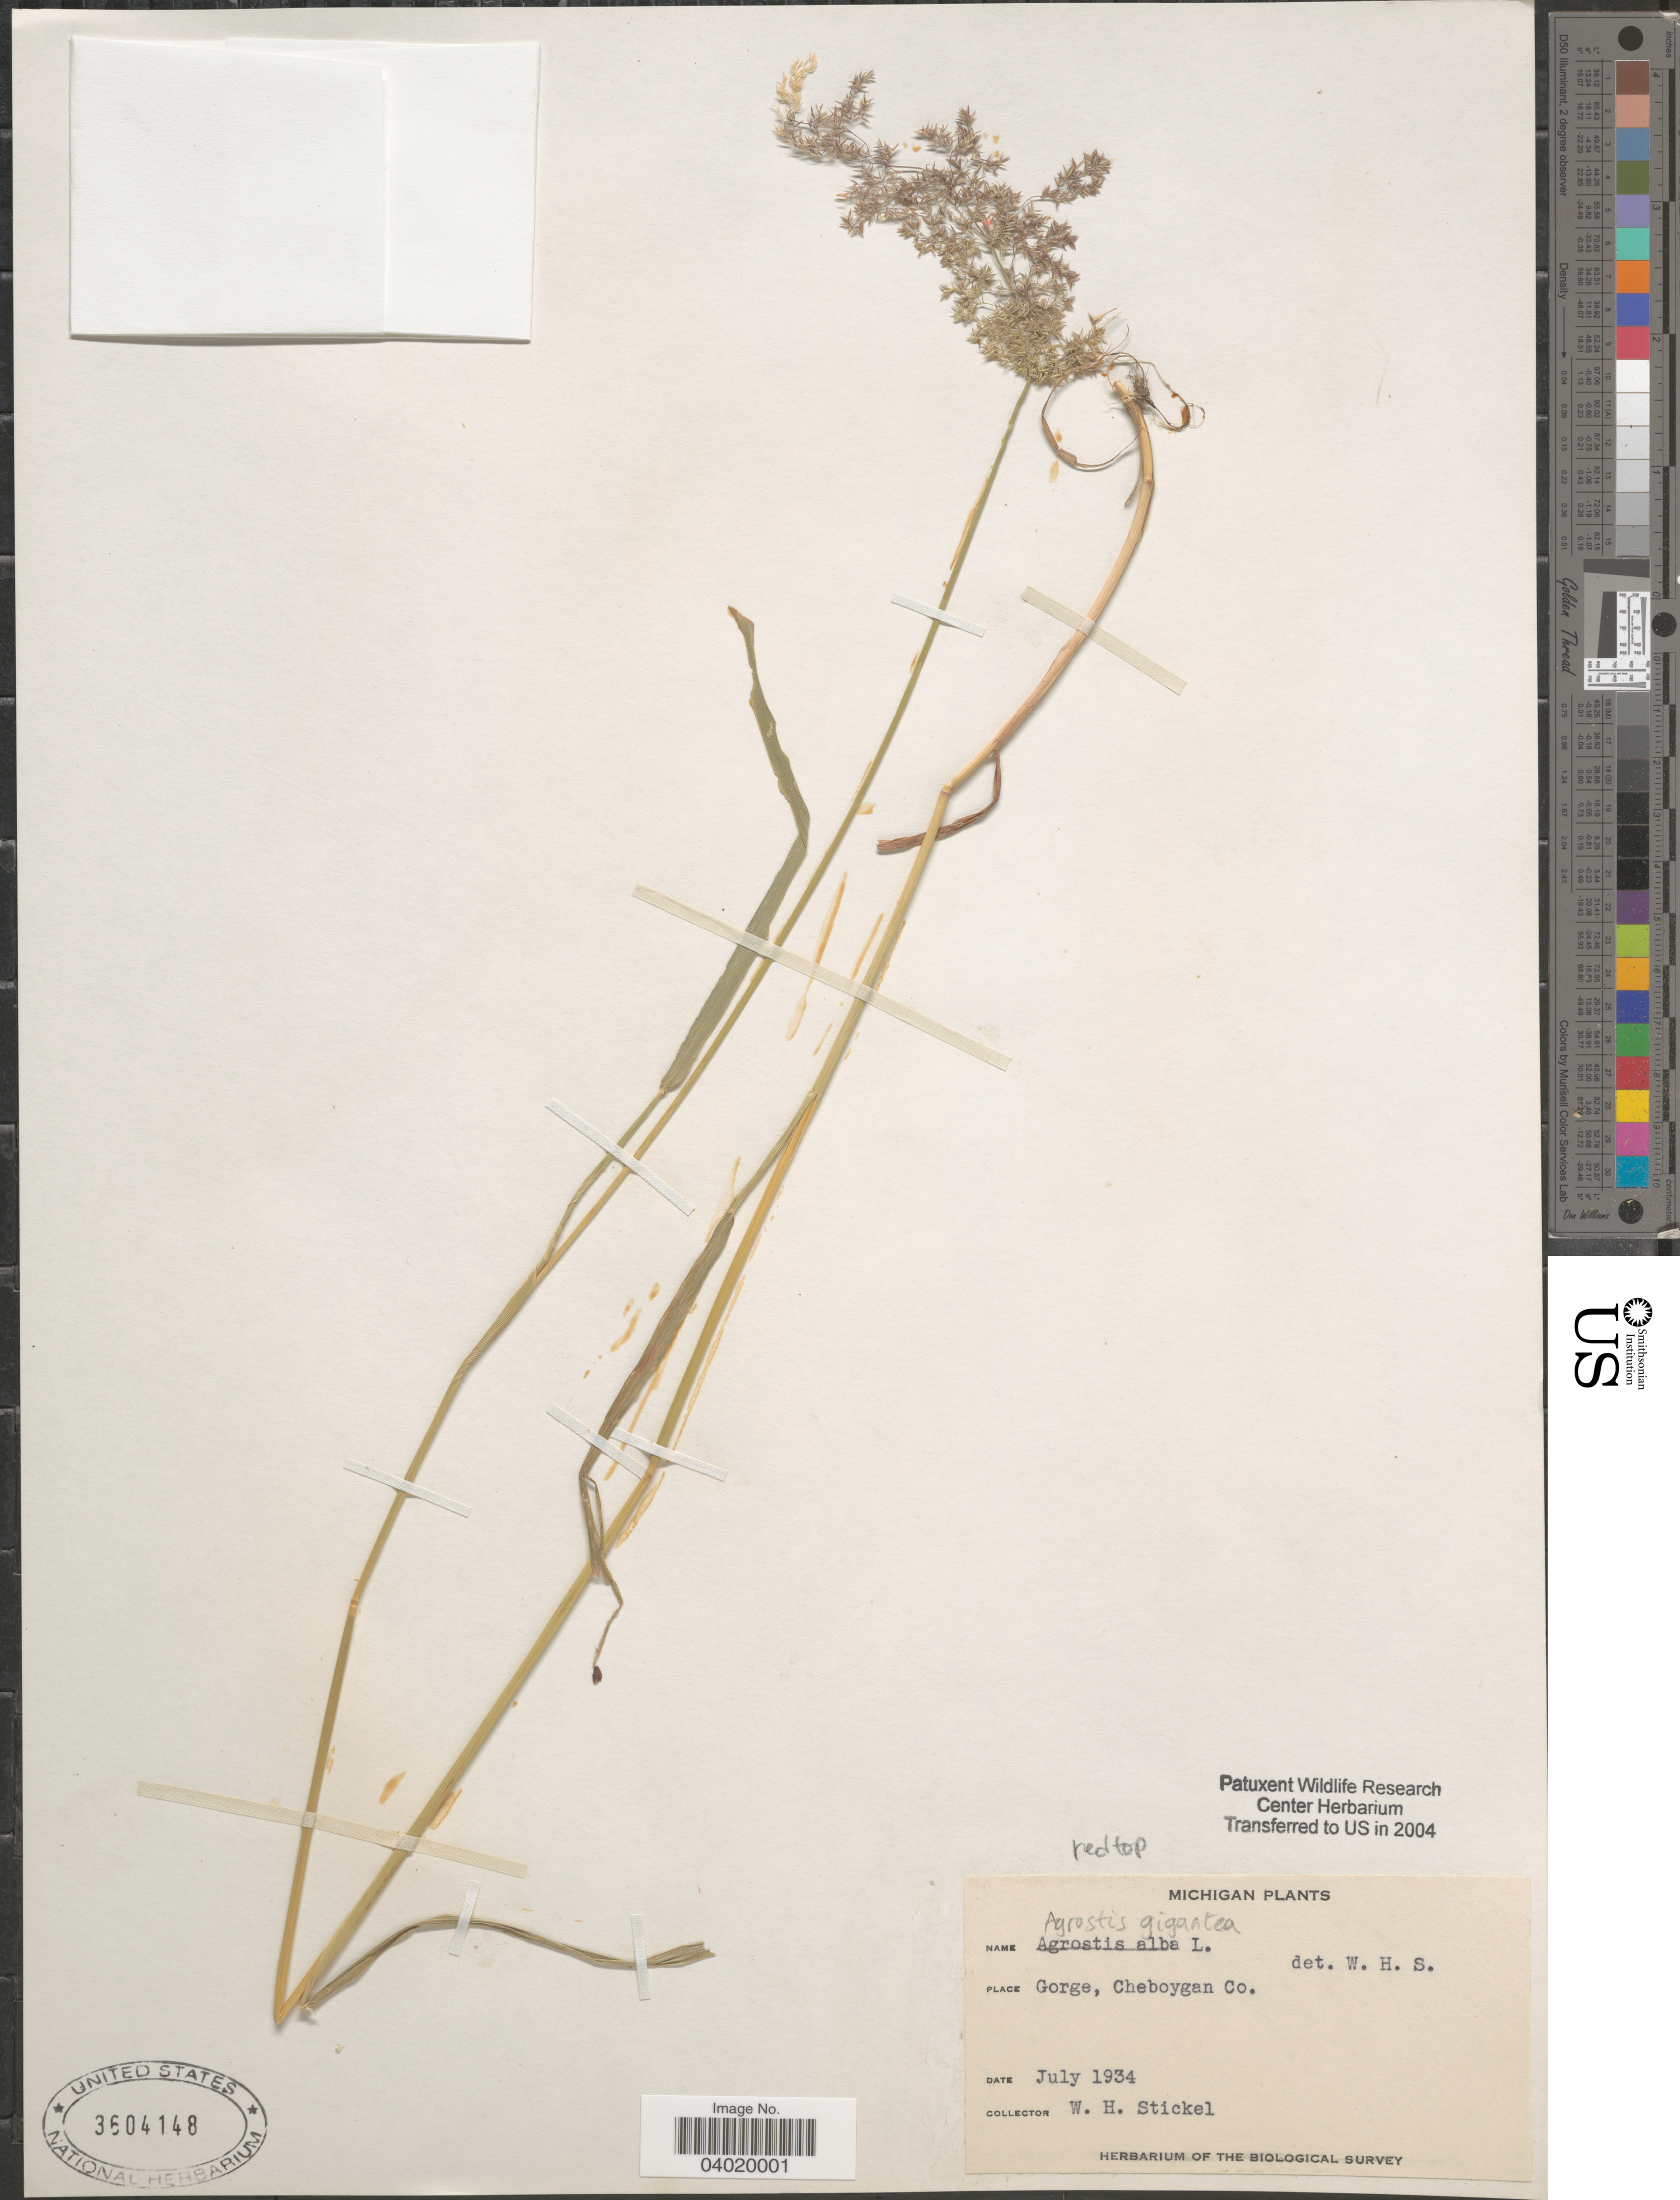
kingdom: Plantae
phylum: Tracheophyta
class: Liliopsida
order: Poales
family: Poaceae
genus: Agrostis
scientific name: Agrostis gigantea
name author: Roth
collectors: W. Stickel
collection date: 1934-07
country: United States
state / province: Michigan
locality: Gorge, Cheboygan Co.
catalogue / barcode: US 3604148